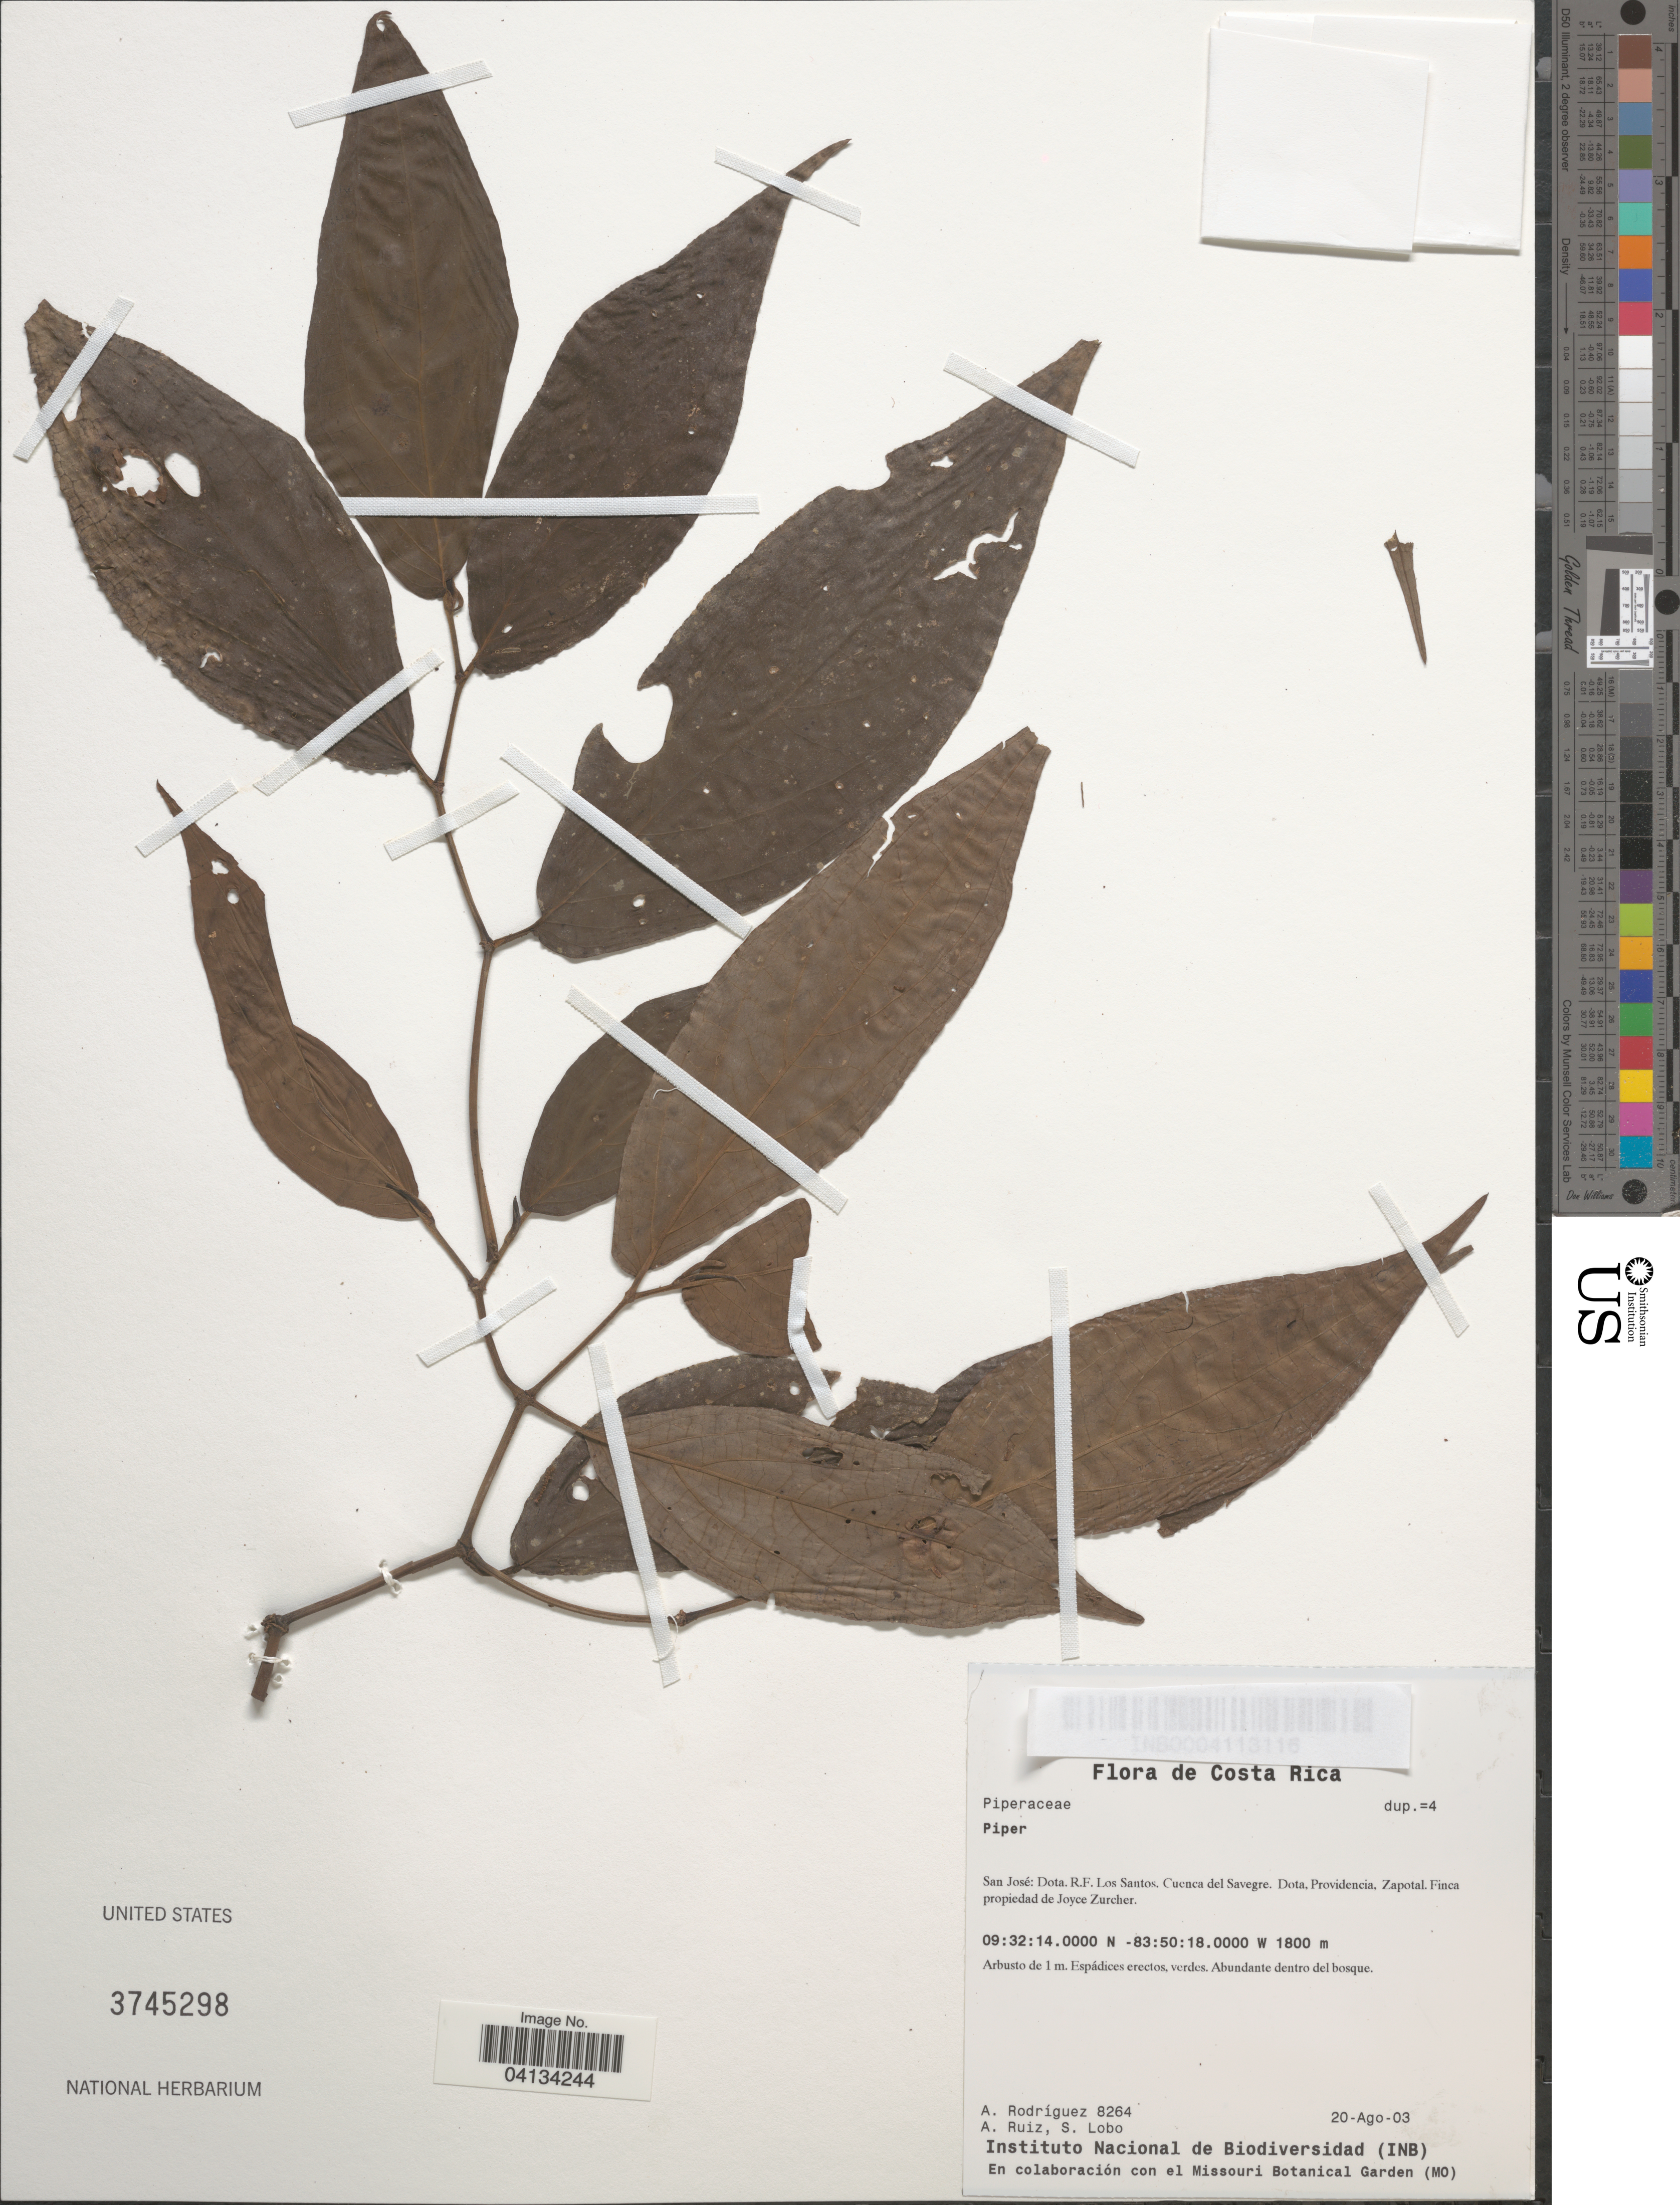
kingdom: Plantae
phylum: Tracheophyta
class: Magnoliopsida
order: Piperales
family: Piperaceae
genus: Piper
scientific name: Piper sp.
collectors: A. Rodríguez, A. Ruiz & S. Lobo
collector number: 8264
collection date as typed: Transcribed d/m/y: 20/8/3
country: Costa Rica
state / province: San José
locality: Dota. R.F. Los Santos. Cuenca del Savegre. Dota, Providencia, Zapotal. Finca propiedad de Joyce Zurcher.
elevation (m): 1800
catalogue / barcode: US 3745298